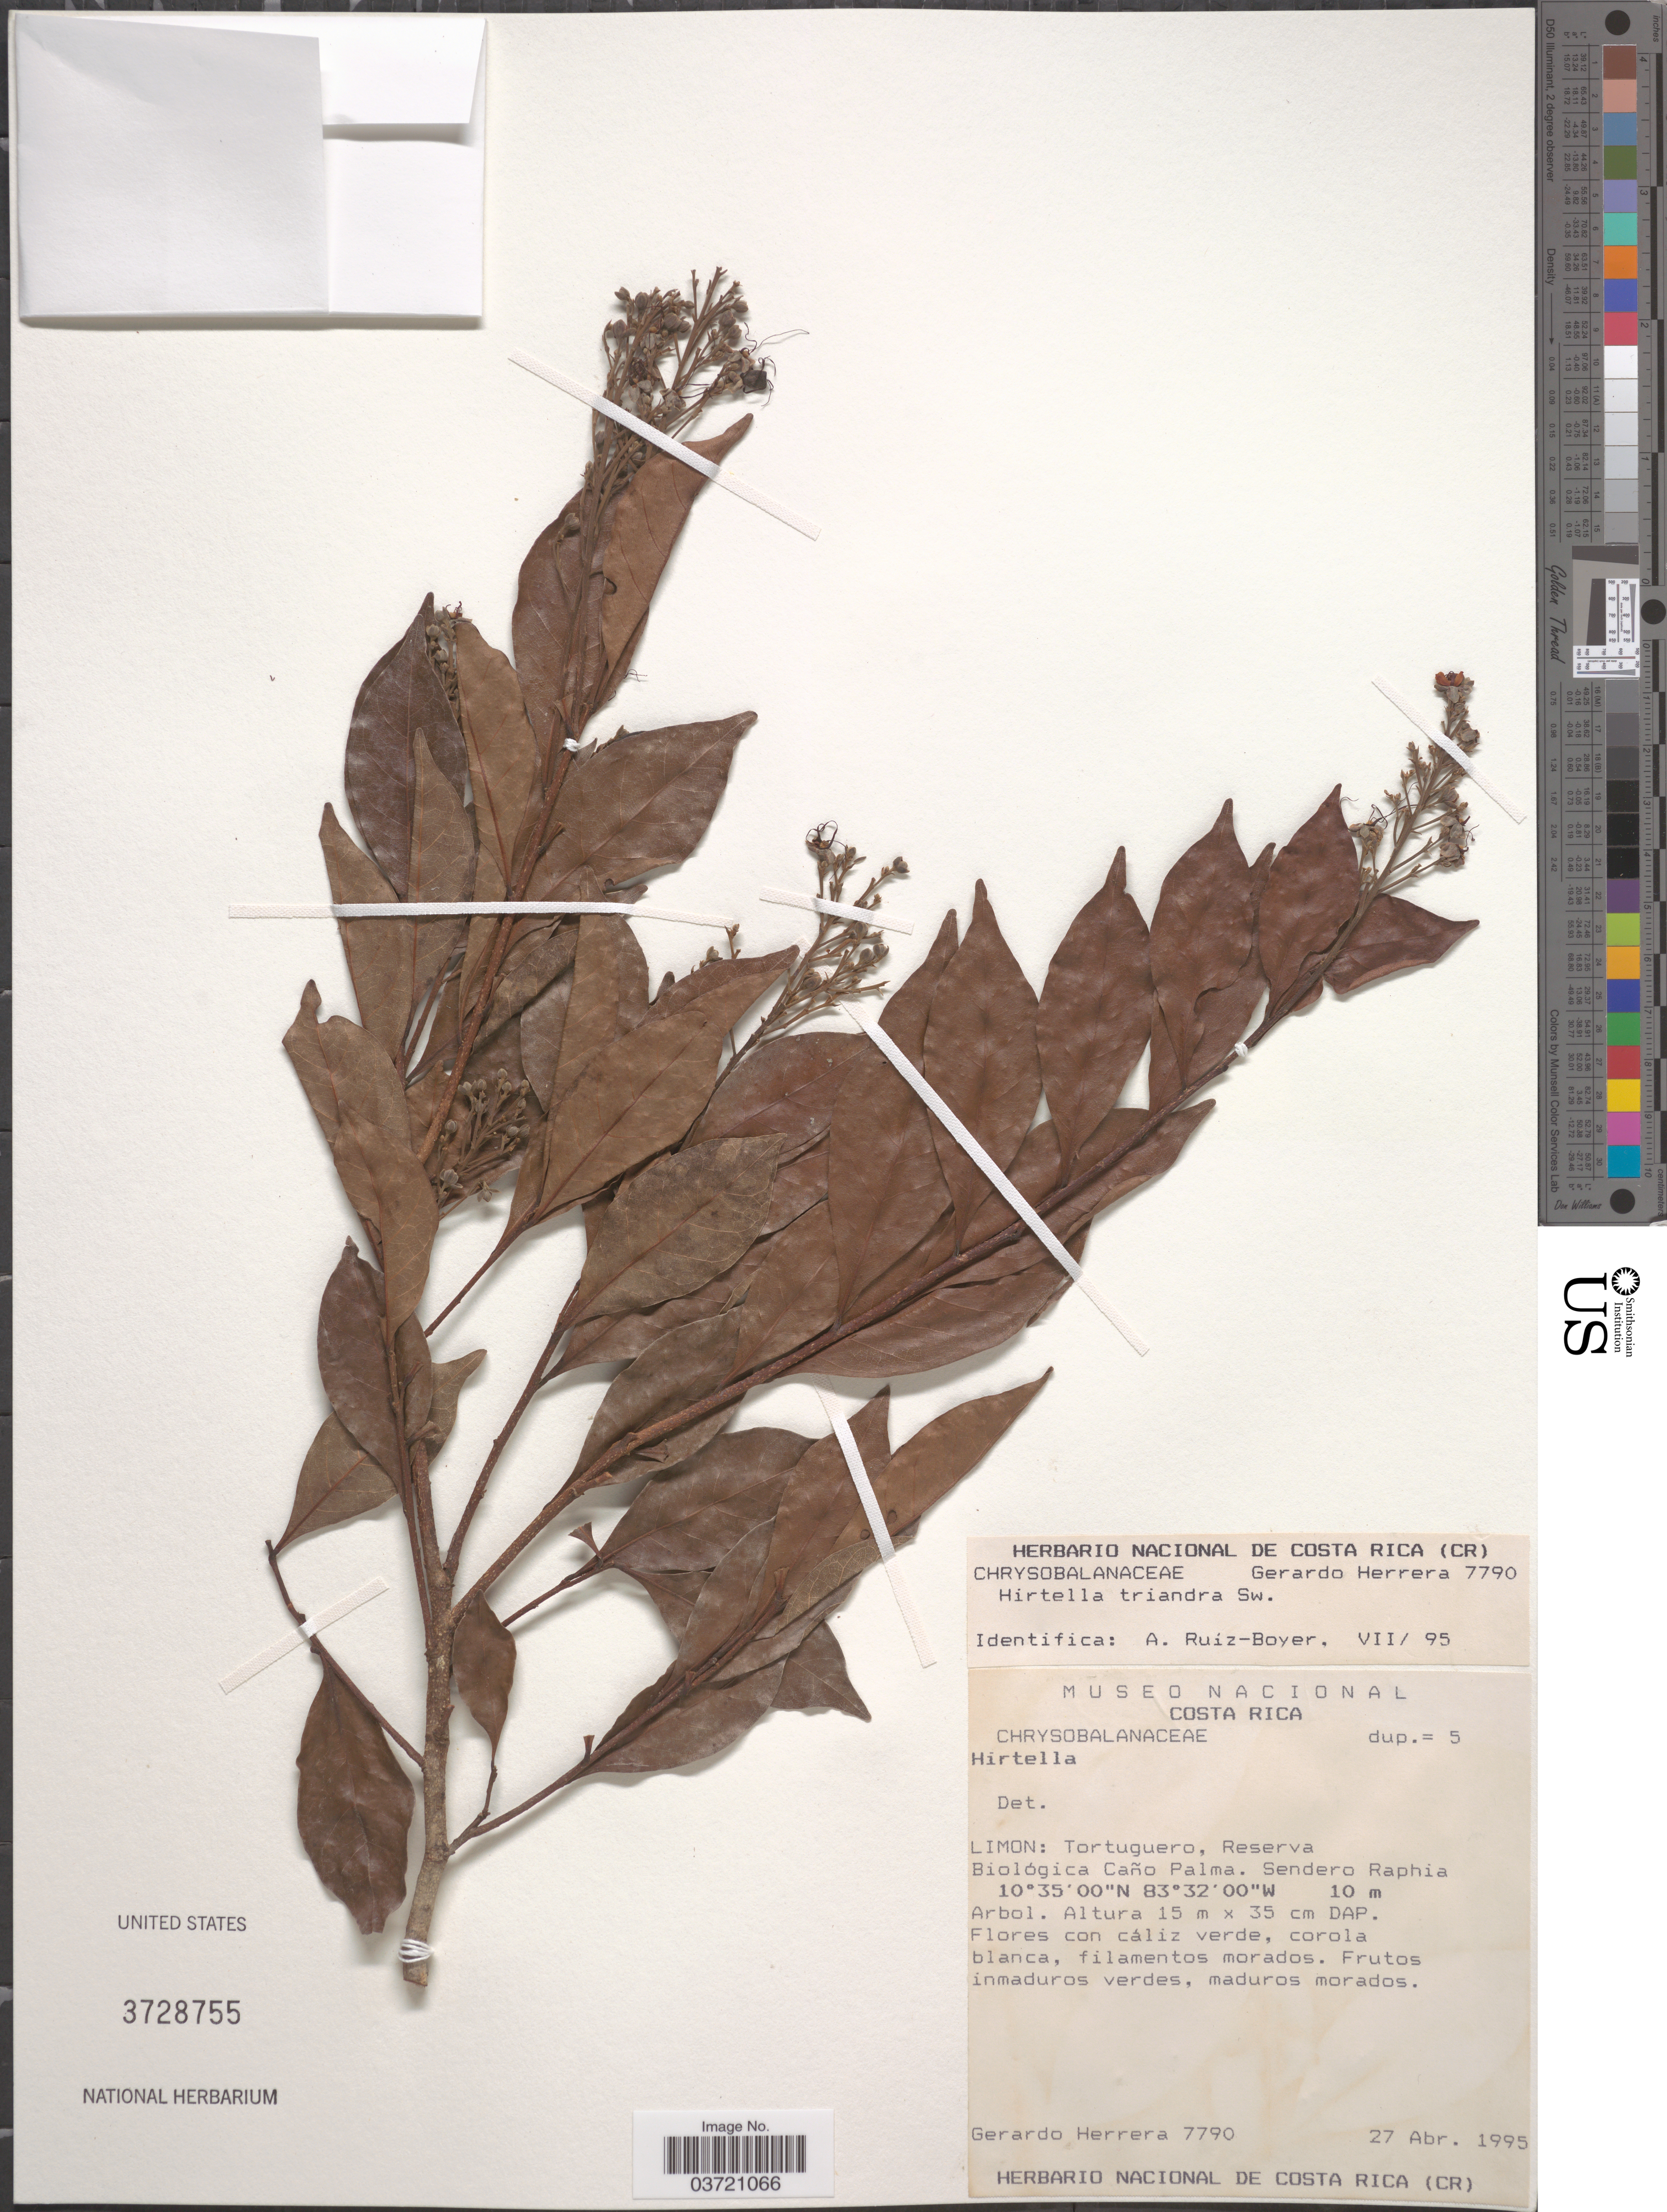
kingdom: Plantae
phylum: Tracheophyta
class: Magnoliopsida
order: Malpighiales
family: Chrysobalanaceae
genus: Hirtella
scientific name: Hirtella triandra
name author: Sw.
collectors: G. Herrera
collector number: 7790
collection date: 1995-04-27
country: Costa Rica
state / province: Limón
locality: Tortuguero, Reserva Biológica Caño Palma. Sendero Raphia.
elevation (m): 10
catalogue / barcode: US 3728755